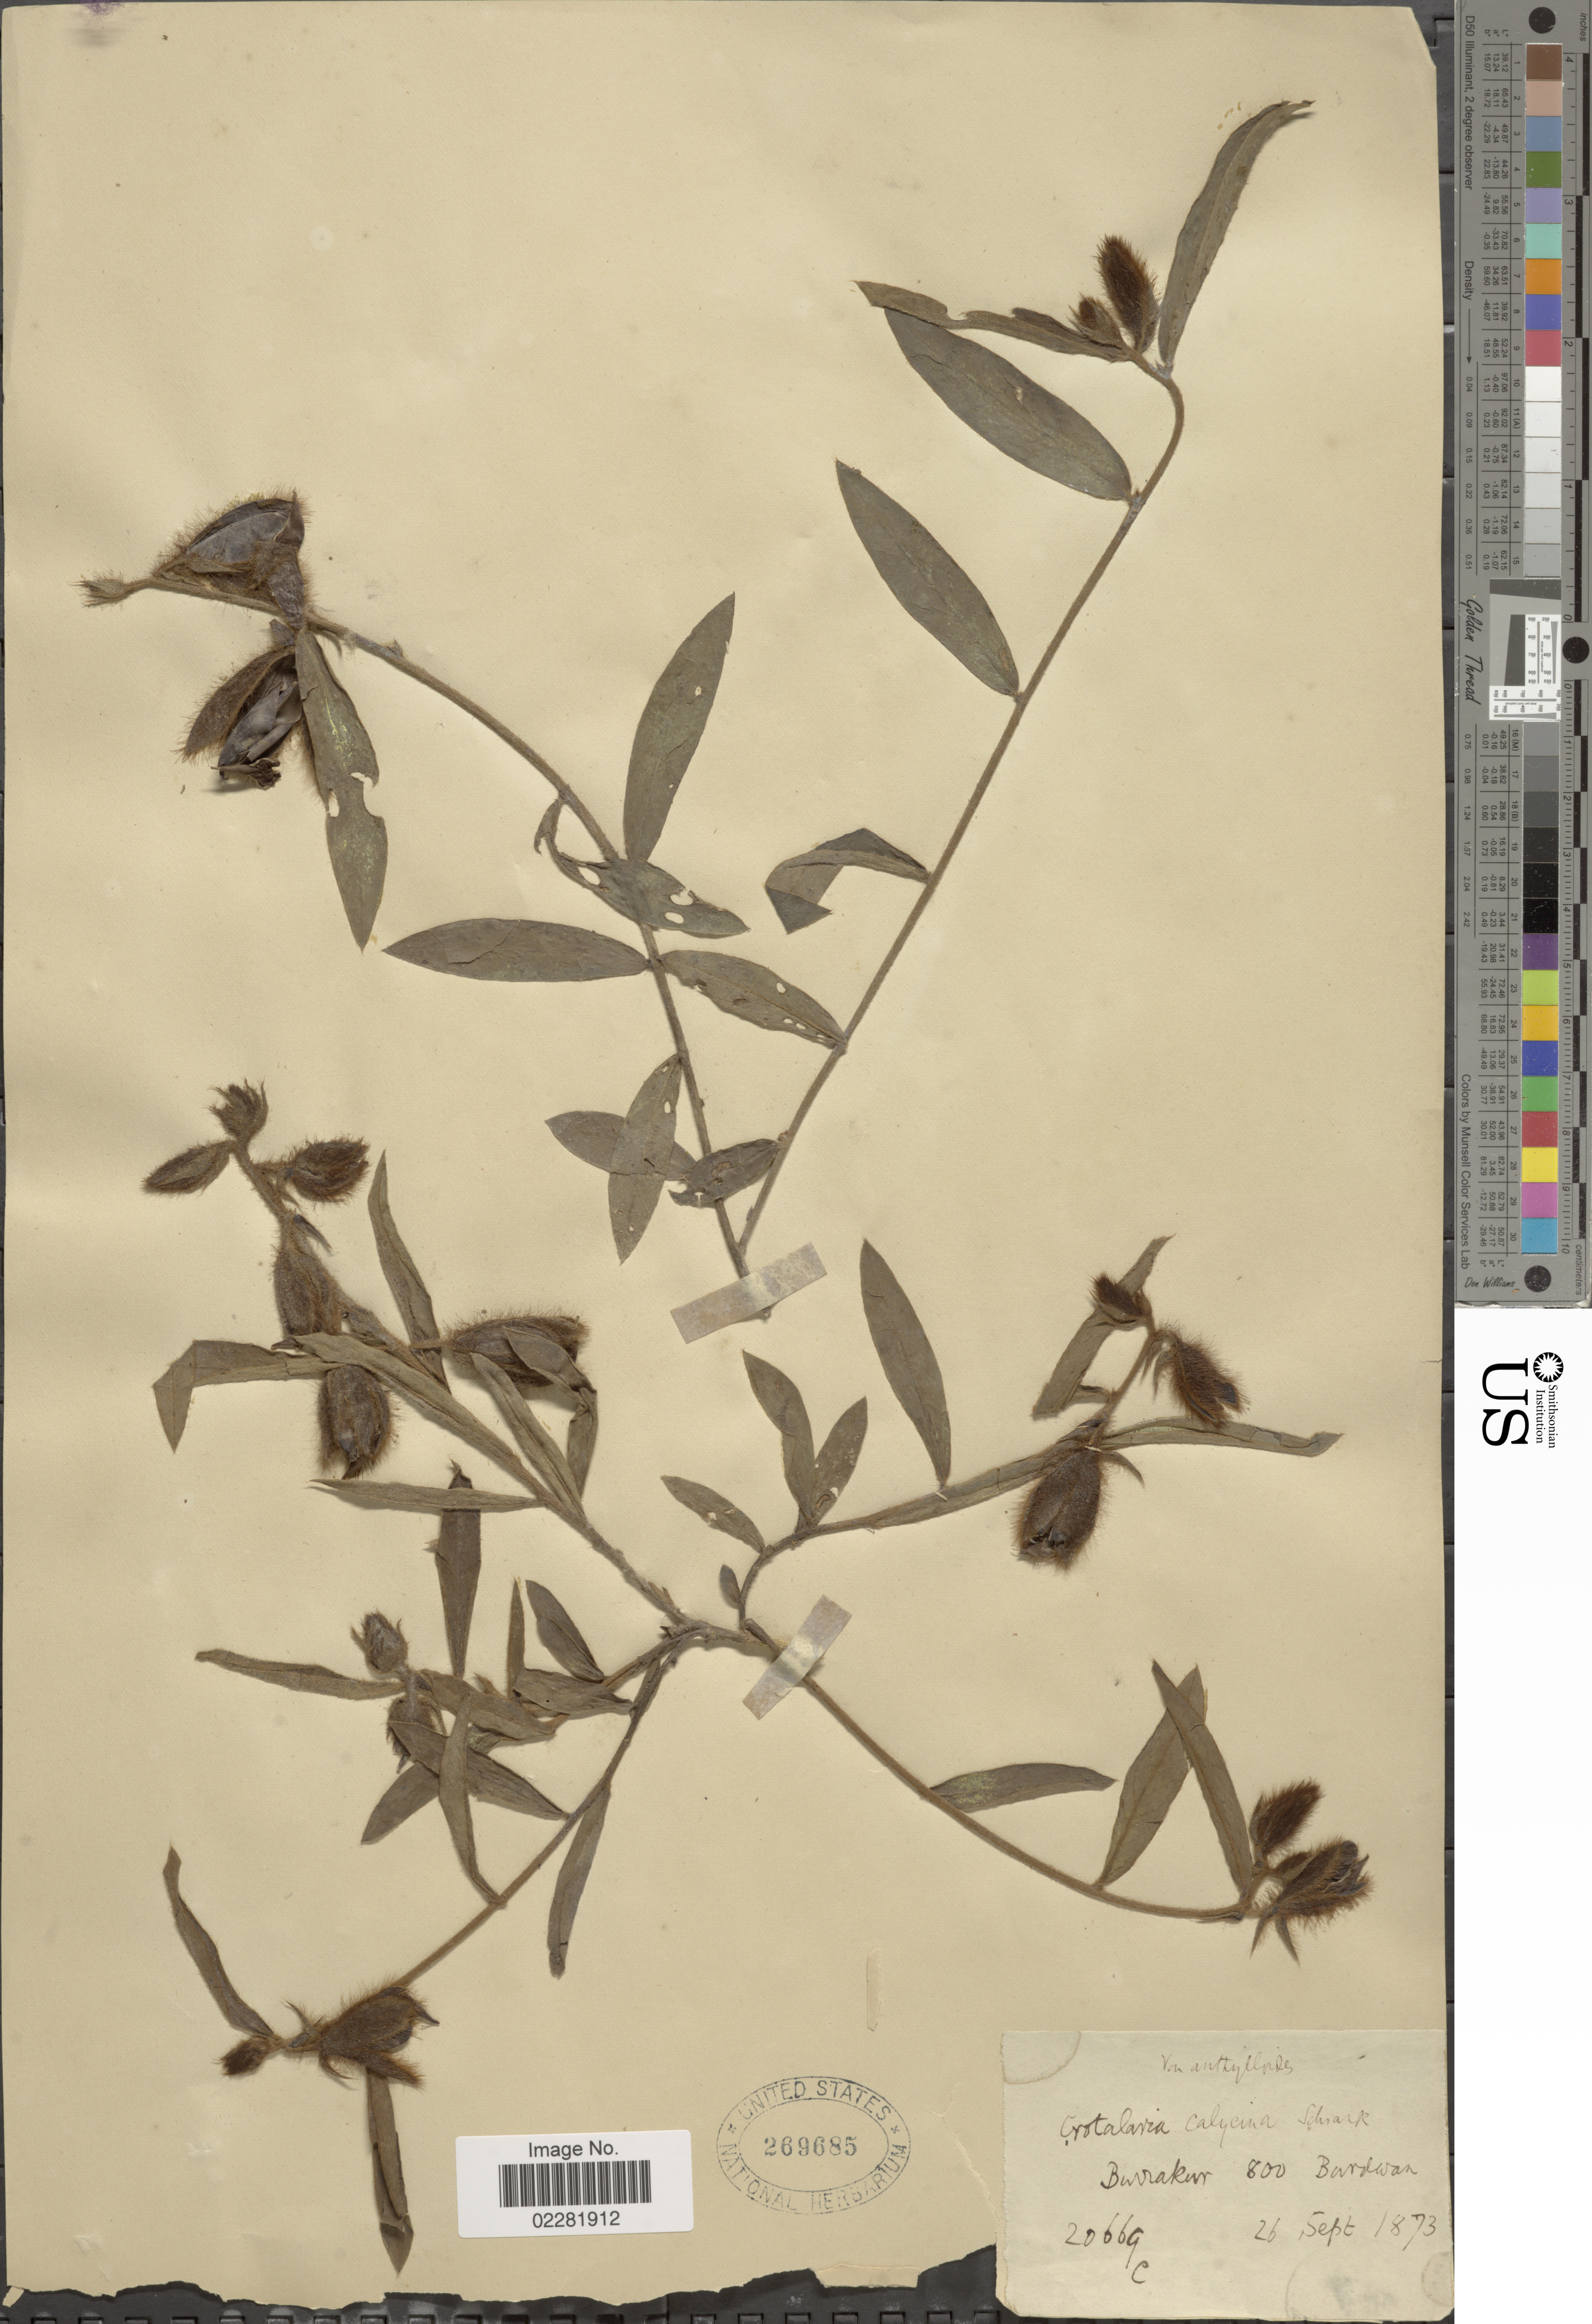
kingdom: Plantae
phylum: Tracheophyta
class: Magnoliopsida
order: Fabales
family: Fabaceae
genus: Crotalaria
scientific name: Crotalaria calycina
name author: Schrank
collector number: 20669c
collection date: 1873-09-26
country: India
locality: Burrakur Burdwan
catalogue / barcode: US 269685